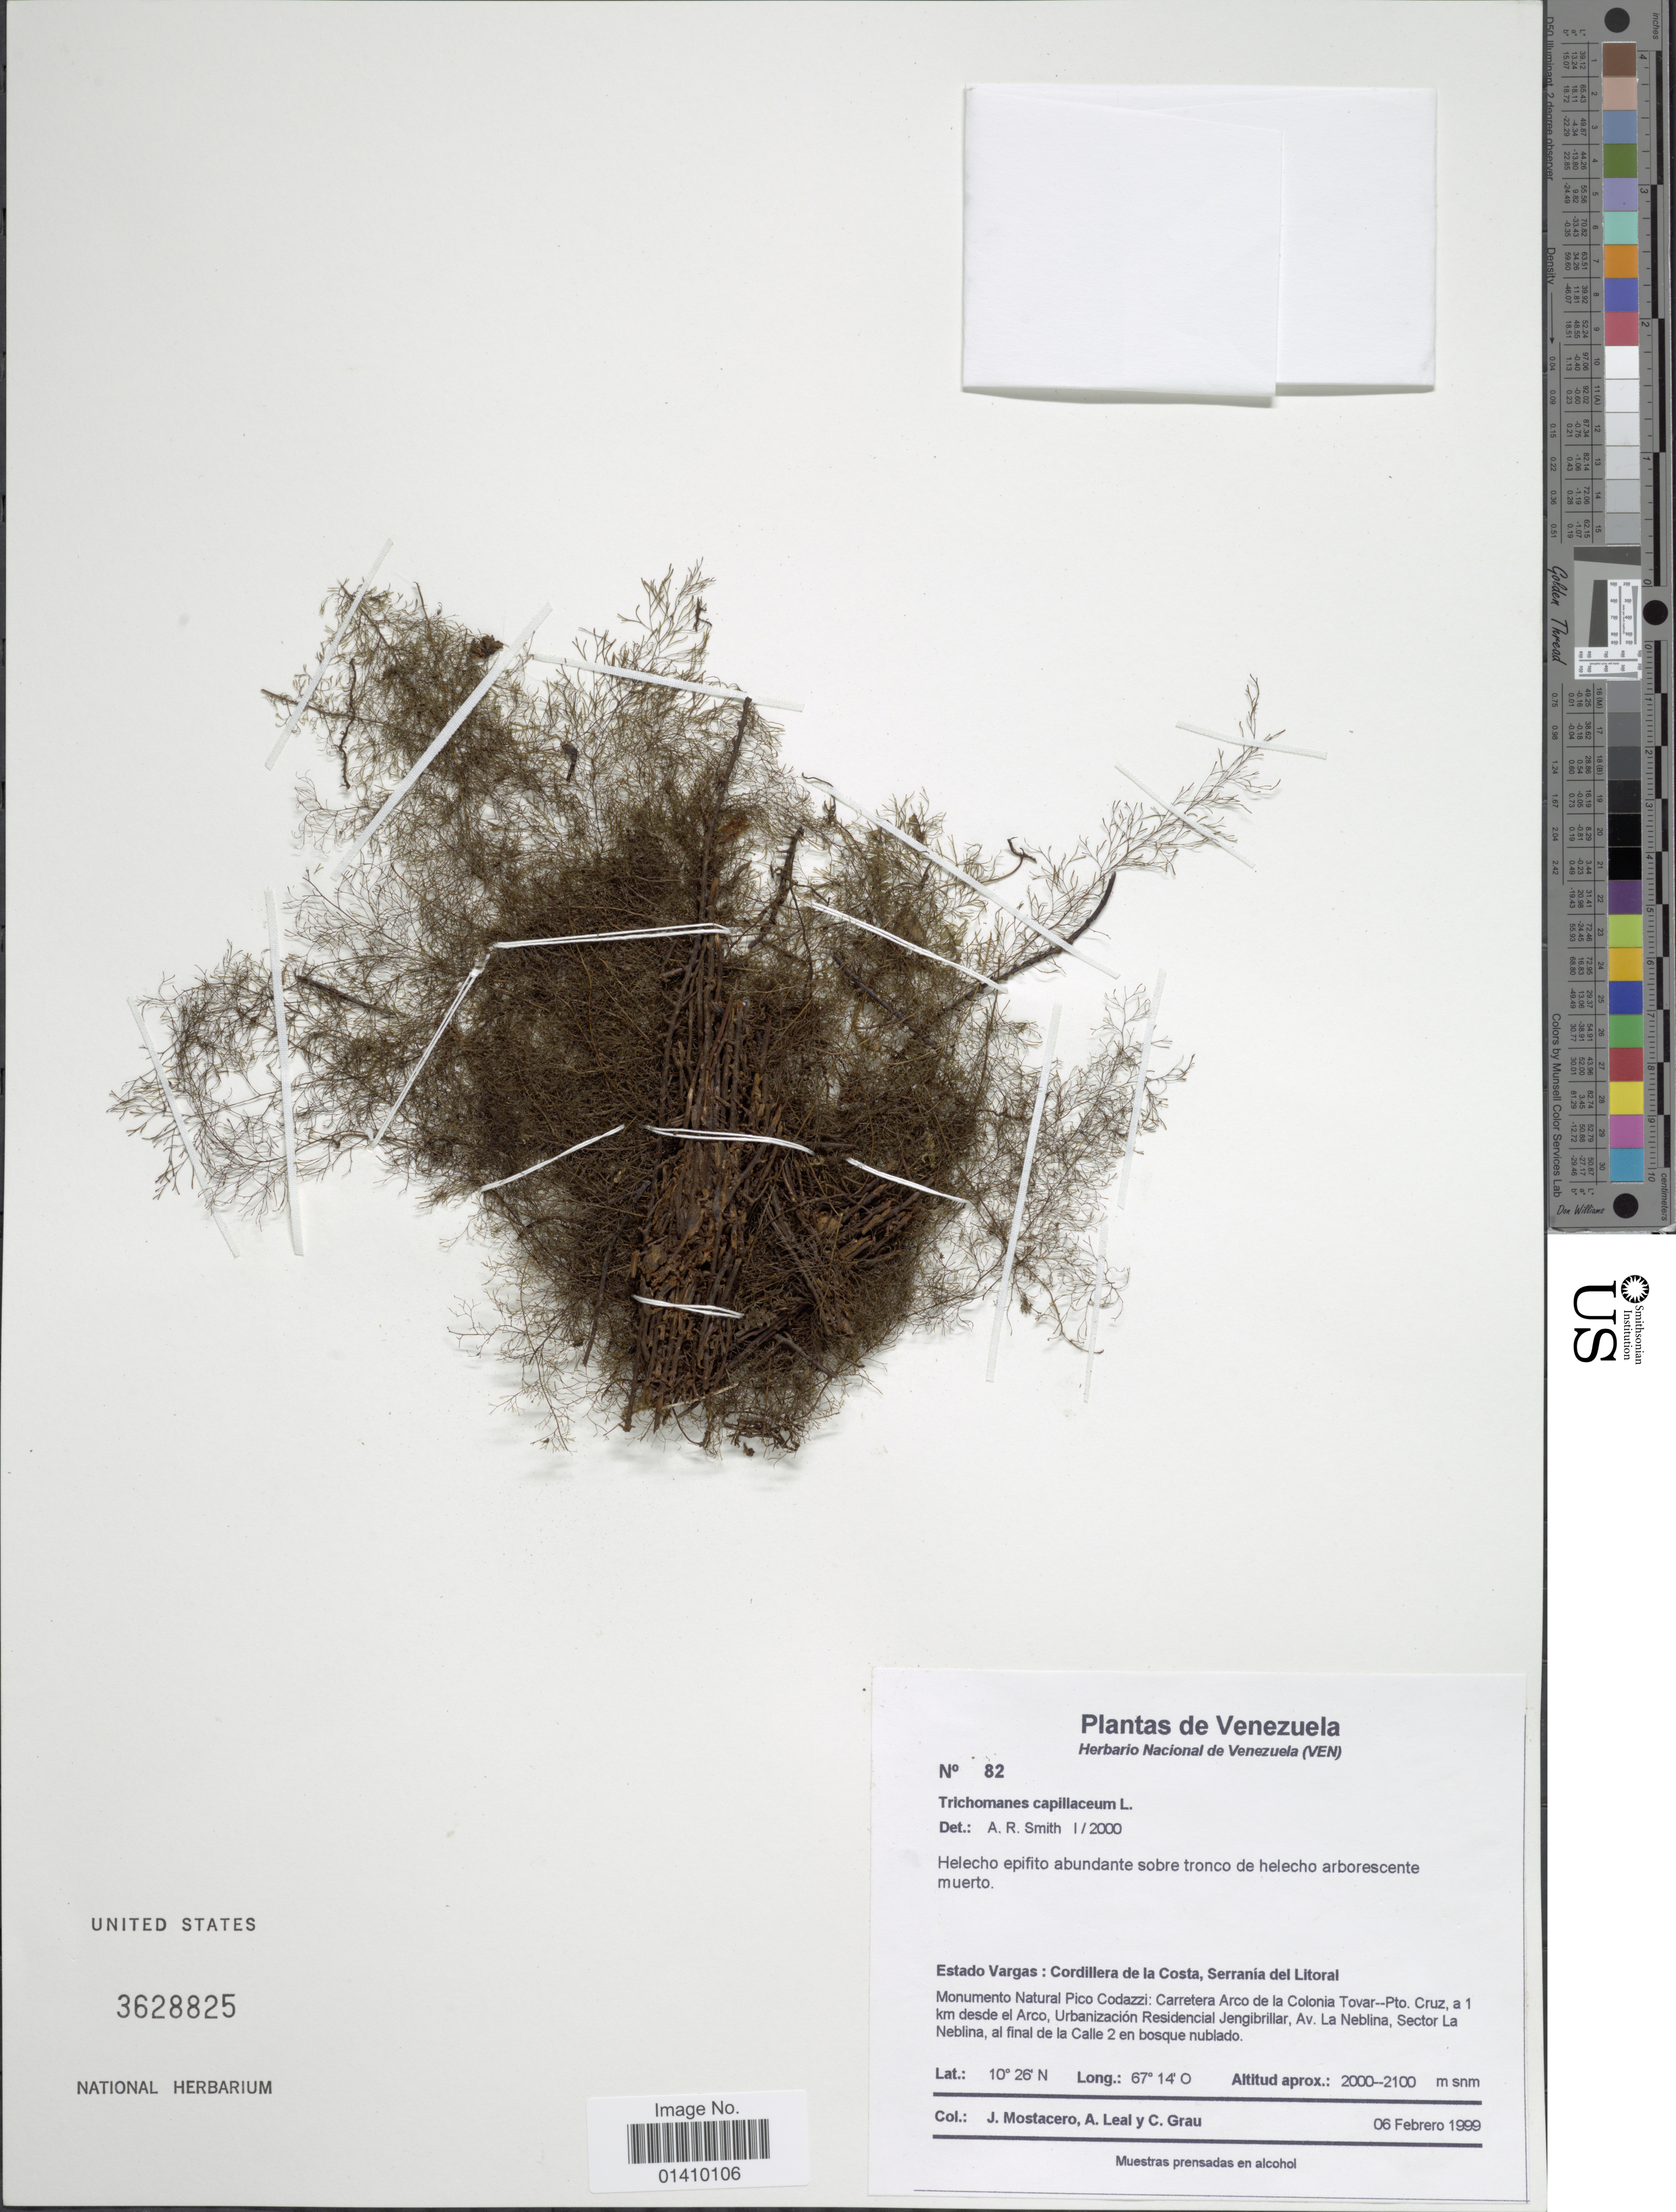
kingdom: Plantae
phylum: Tracheophyta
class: Polypodiopsida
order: Hymenophyllales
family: Hymenophyllaceae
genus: Polyphlebium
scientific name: Polyphlebium capillaceum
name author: (L.) Ebihara & Dubuisson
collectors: J. Mostacero, A. Leal & C. Grau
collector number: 82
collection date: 1999-02-06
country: Venezuela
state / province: Vargas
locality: Estado Vargas: Cordillera de la Costa Serrania del Litoral monumento Natural Pico Codazzi carretera Acro de la Colonia Tovar Pto. Cruz a 1 km desde El Arco Urbanizacion residencial Jengbrillar av. La neblina sector La Neblina al final de la Calle 2 en bosque nublado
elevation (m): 2000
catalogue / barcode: US 3628825